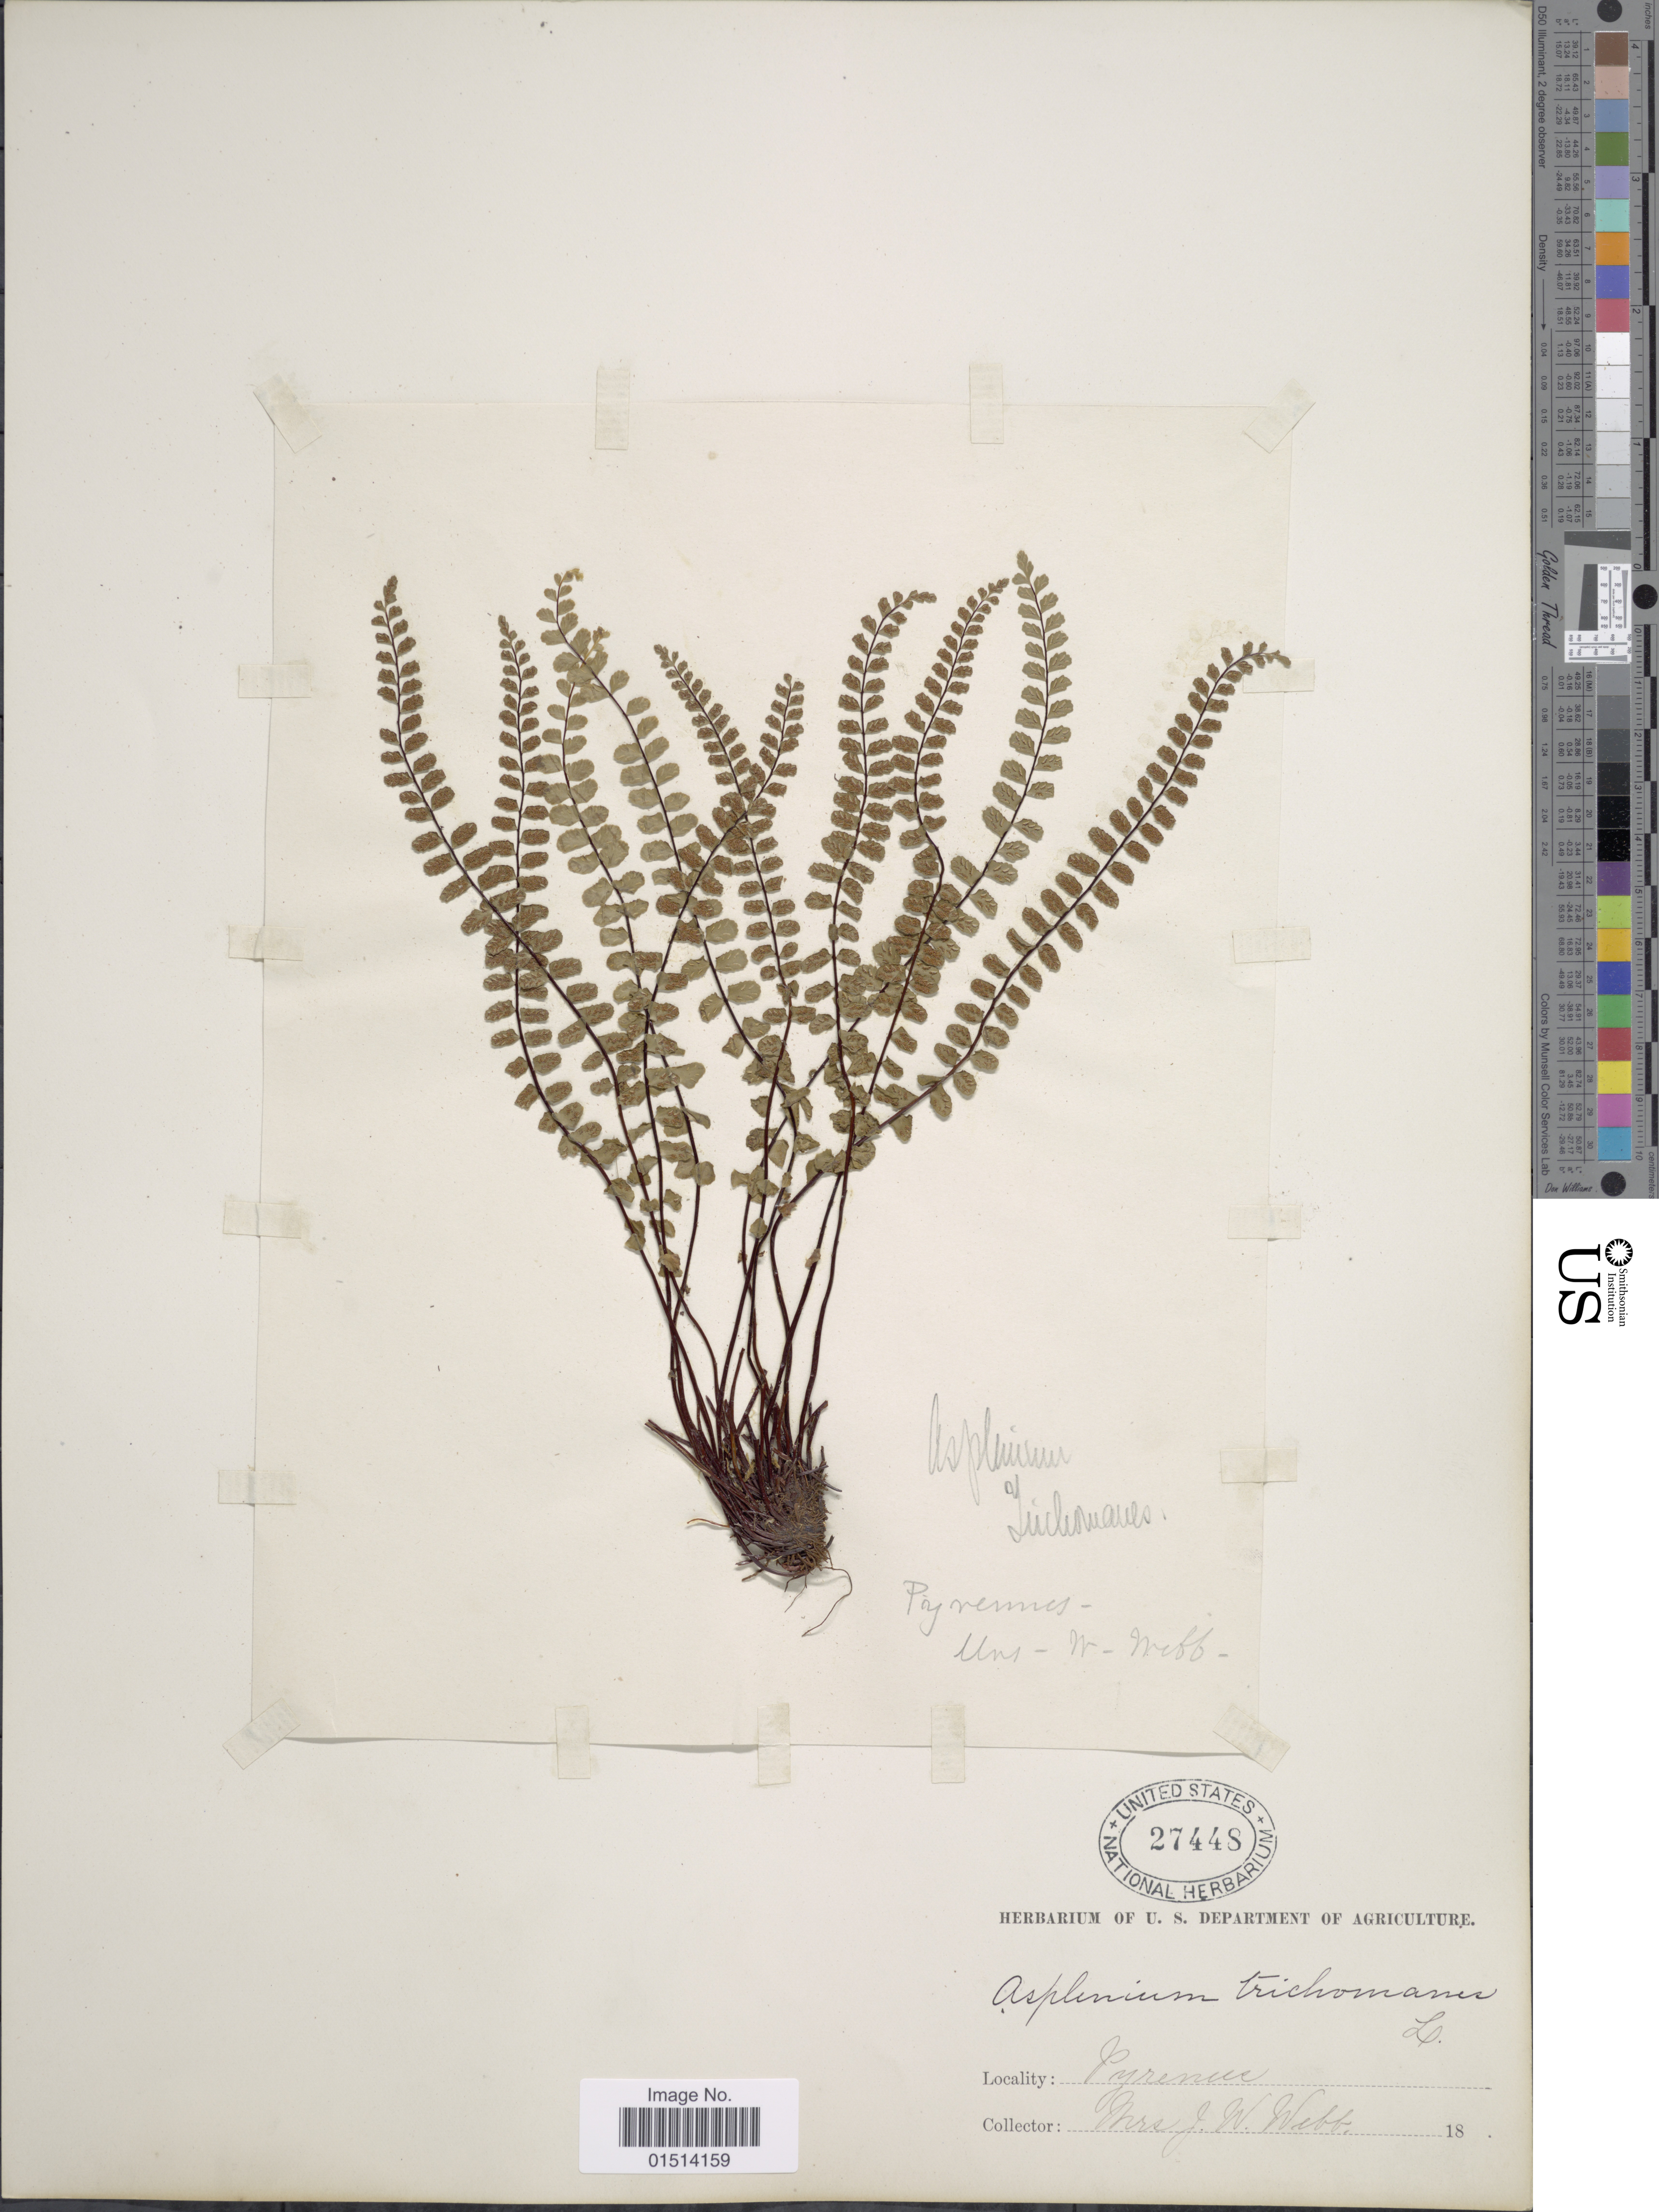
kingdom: Plantae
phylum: Tracheophyta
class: Polypodiopsida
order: Polypodiales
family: Aspleniaceae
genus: Asplenium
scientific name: Asplenium trichomanes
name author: L.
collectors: J. Webb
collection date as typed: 18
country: France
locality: Pyrenees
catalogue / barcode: US 27448